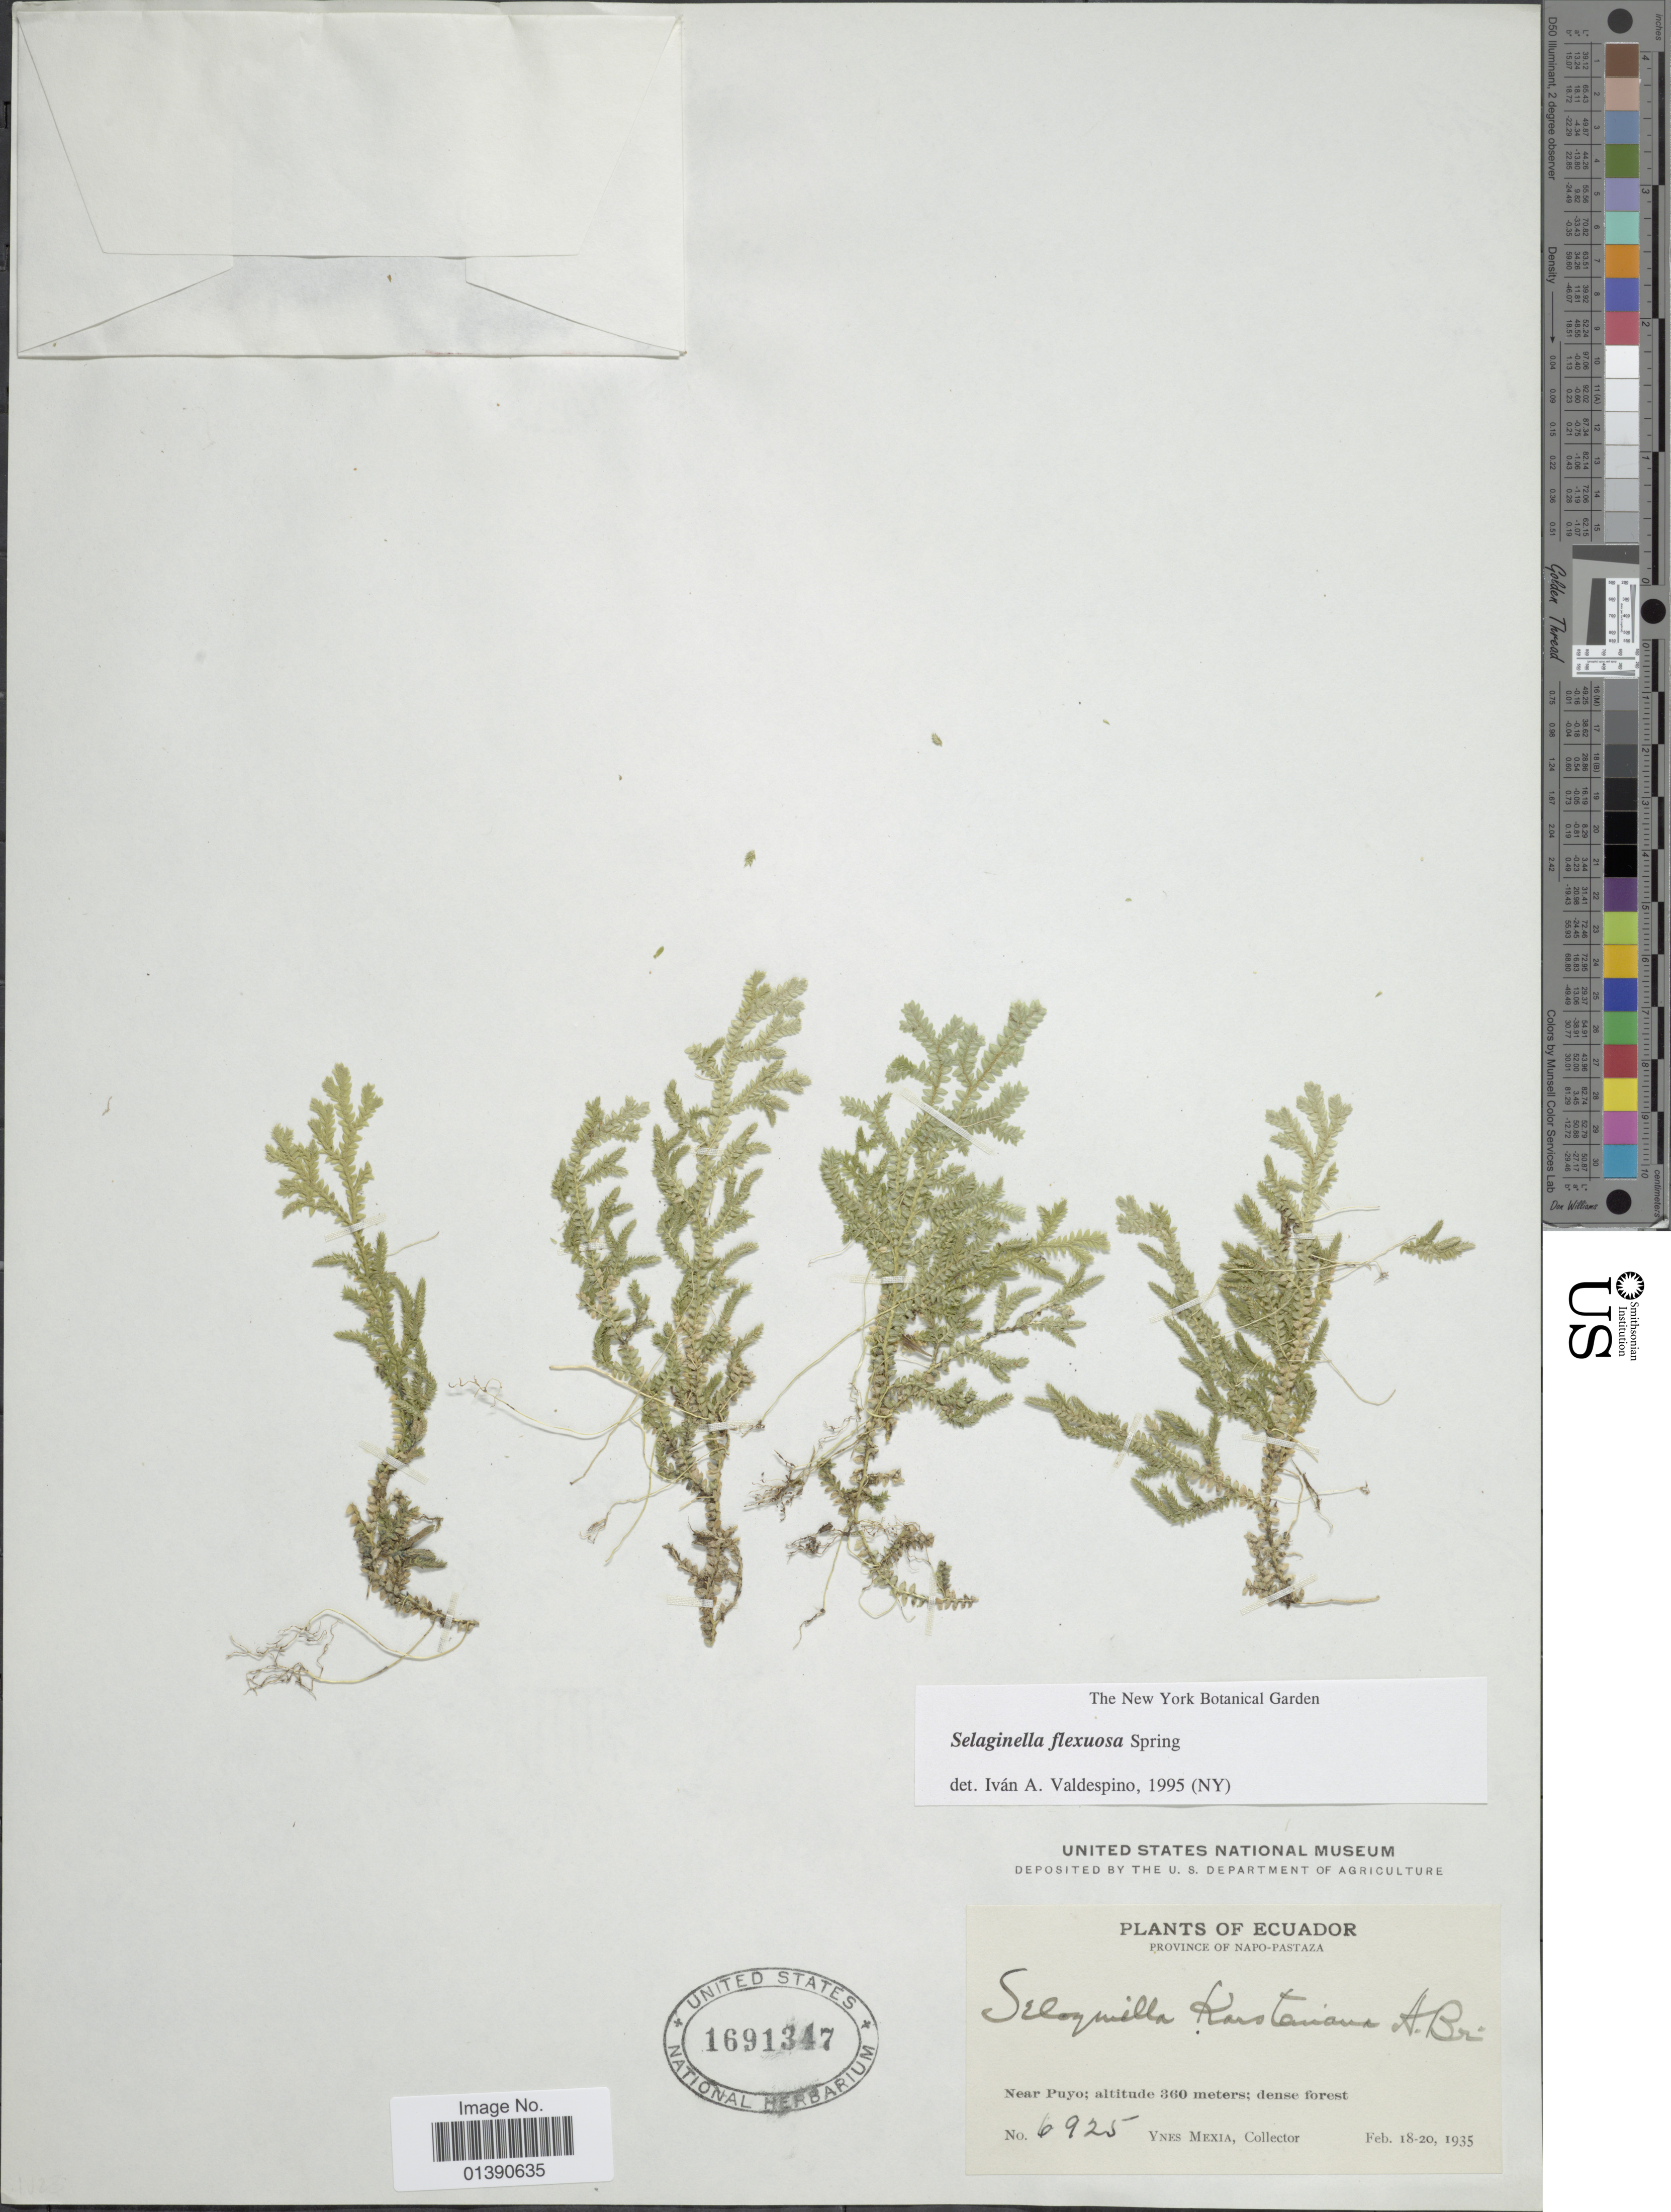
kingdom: Plantae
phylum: Tracheophyta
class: Lycopodiopsida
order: Selaginellales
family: Selaginellaceae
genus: Selaginella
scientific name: Selaginella flexuosa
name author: Spring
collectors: Y. Mexia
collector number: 6925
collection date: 1935-02-18/1935-02-20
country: Ecuador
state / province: Napo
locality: Napo-Pastaza, Near Puyo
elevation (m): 360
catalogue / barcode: US 1691347